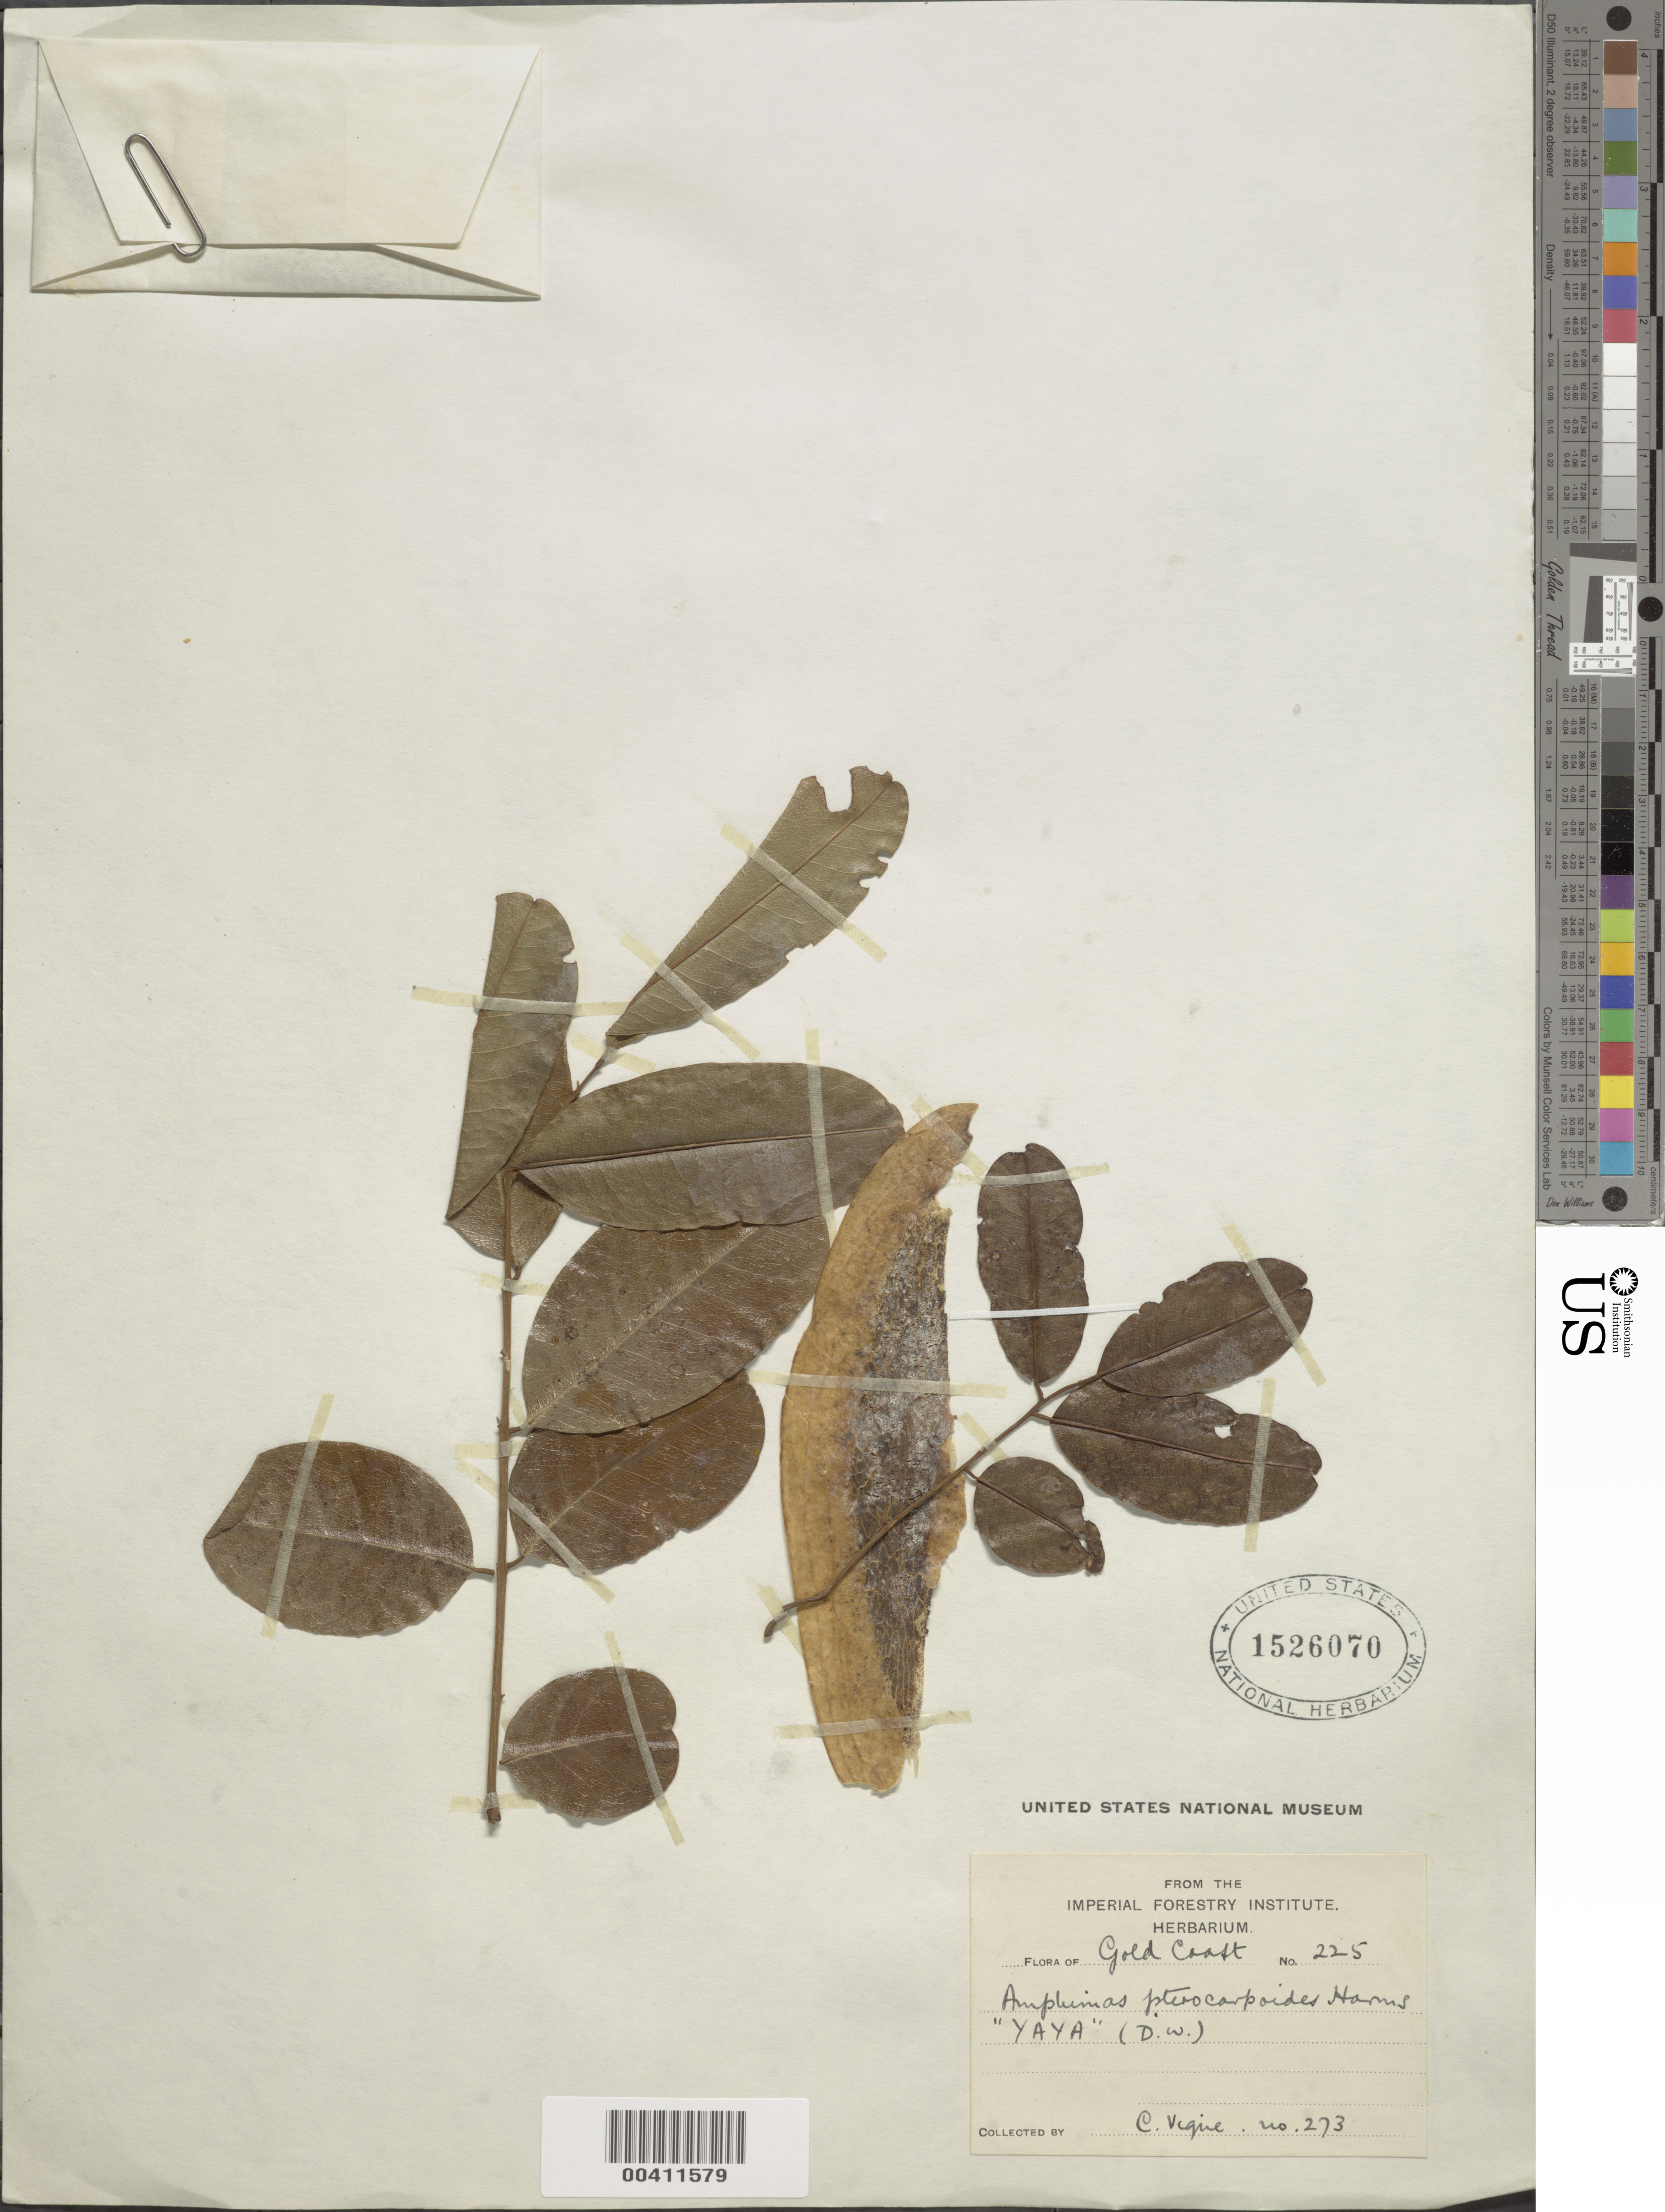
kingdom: Plantae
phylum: Tracheophyta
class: Magnoliopsida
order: Fabales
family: Fabaceae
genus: Amphimas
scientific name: Amphimas pterocarpoides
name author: Harms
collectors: C. Vigne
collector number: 273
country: Ghana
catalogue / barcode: US 1526070